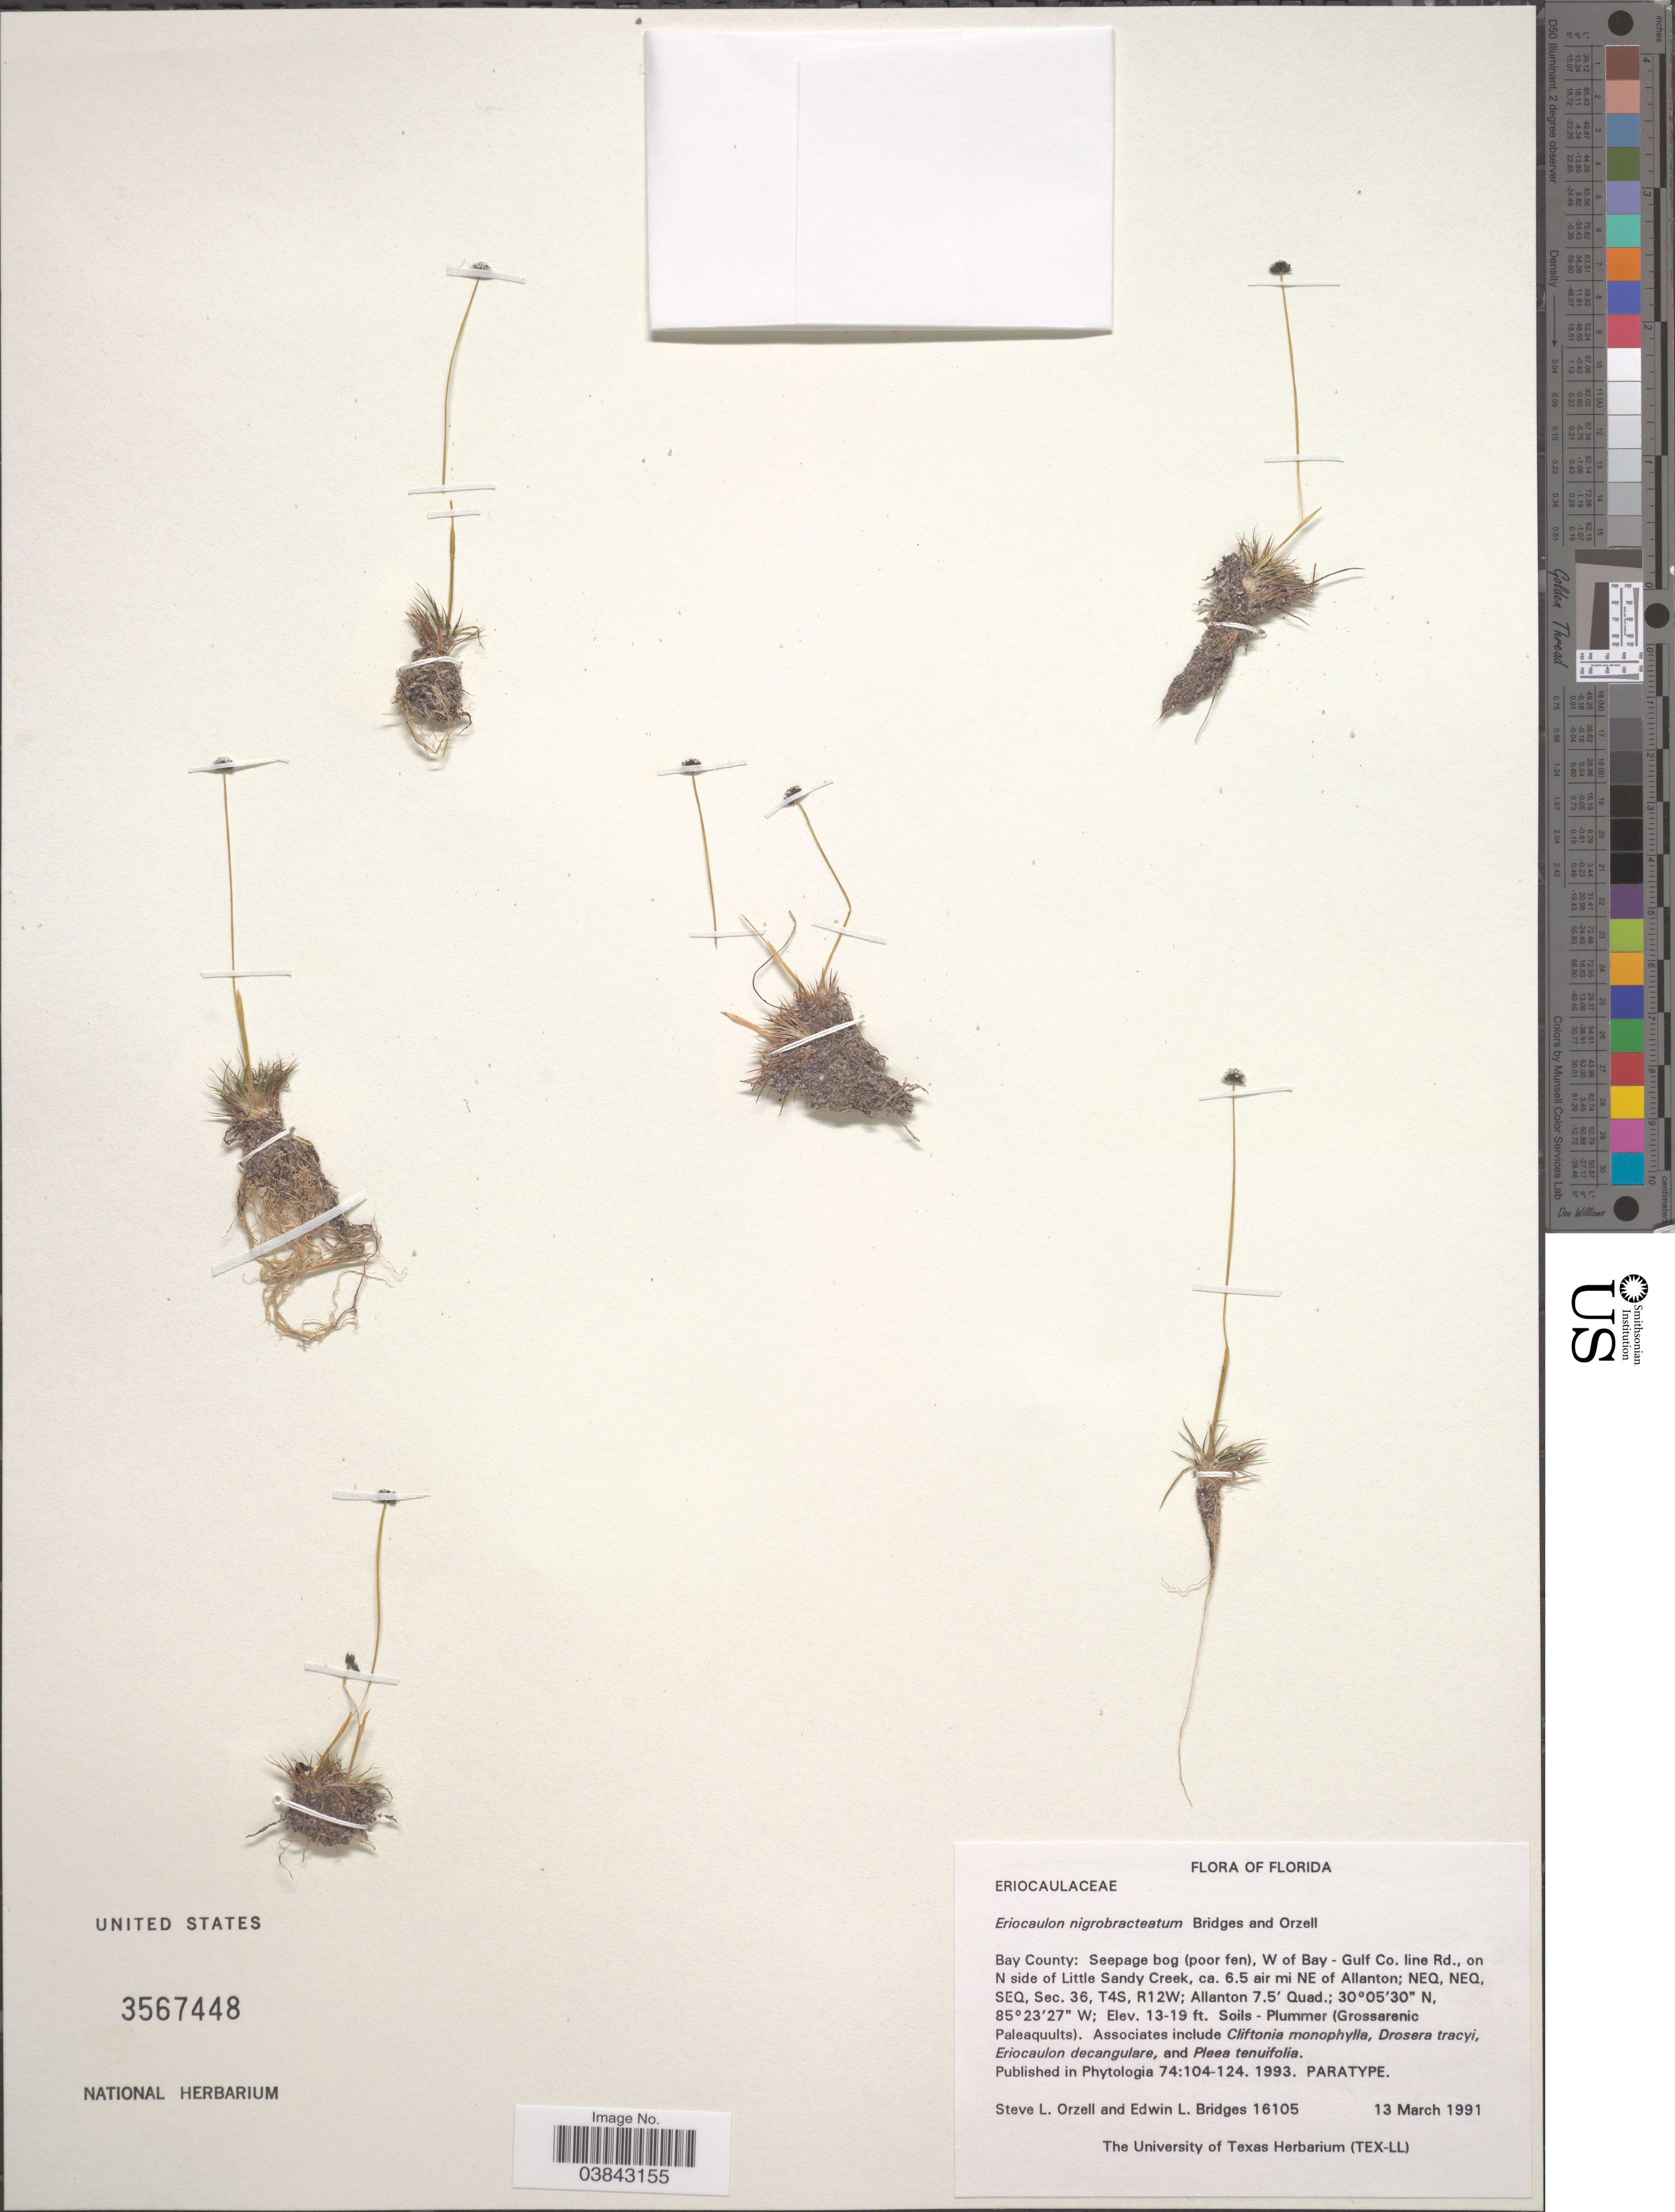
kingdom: Plantae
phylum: Tracheophyta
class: Liliopsida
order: Poales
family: Eriocaulaceae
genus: Eriocaulon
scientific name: Eriocaulon nigrobracteatum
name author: E.L. Bridges & Orzell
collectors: S. Orzell & E. Bridges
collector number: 16105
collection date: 1991-03-13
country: United States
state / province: Florida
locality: Bay County: W of Bay - Gulf Co. line Rd., on N side of Little Sandy Creek, ca. 6.5 air mi NE of Allanton; NEQ, NEQ, SEQ, Sec. 36, T4S, R12W; Allanton 7.5' Quad.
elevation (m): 4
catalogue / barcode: US 3567448